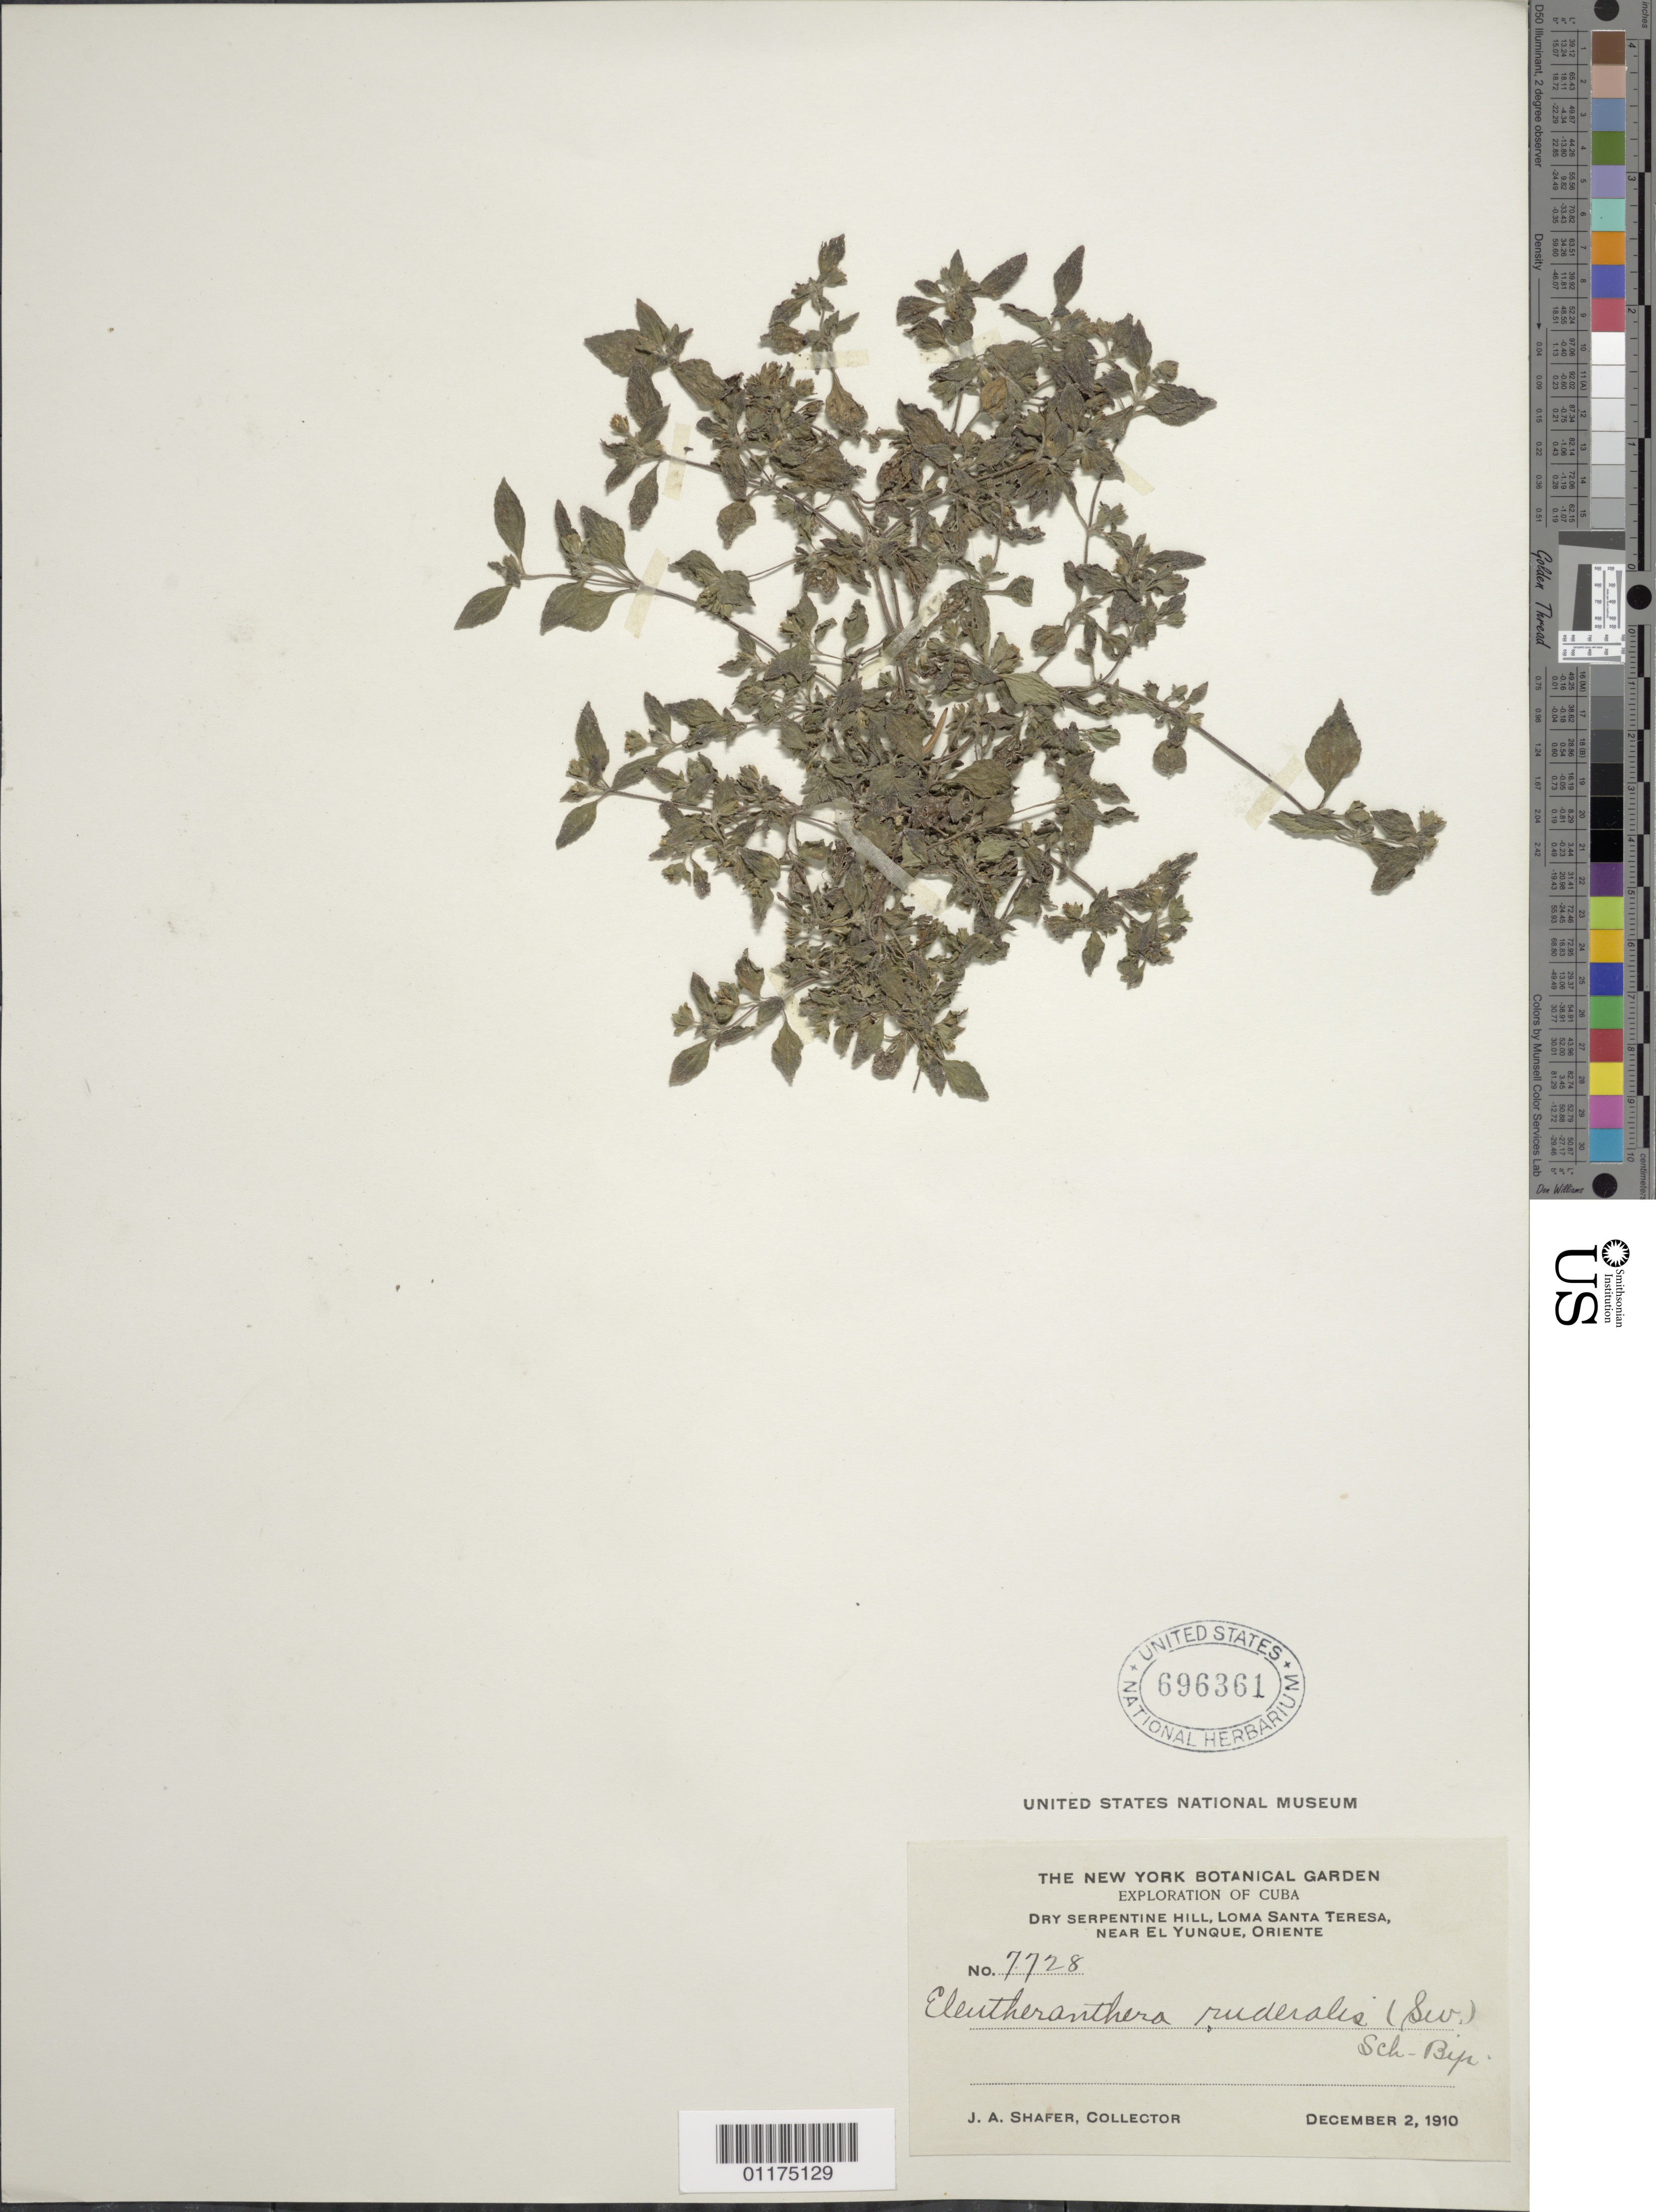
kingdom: Plantae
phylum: Tracheophyta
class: Magnoliopsida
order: Asterales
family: Asteraceae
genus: Eleutheranthera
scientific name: Eleutheranthera ruderalis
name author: (Sw.) Sch. Bip.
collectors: J. A. Shafer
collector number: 7728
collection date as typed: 02 Dec 1910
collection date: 1910-12-02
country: Cuba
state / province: Oriente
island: Cuba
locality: Dry Serpentine Hill, Loma Santa Teresa, near El Yunque,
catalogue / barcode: US 696361